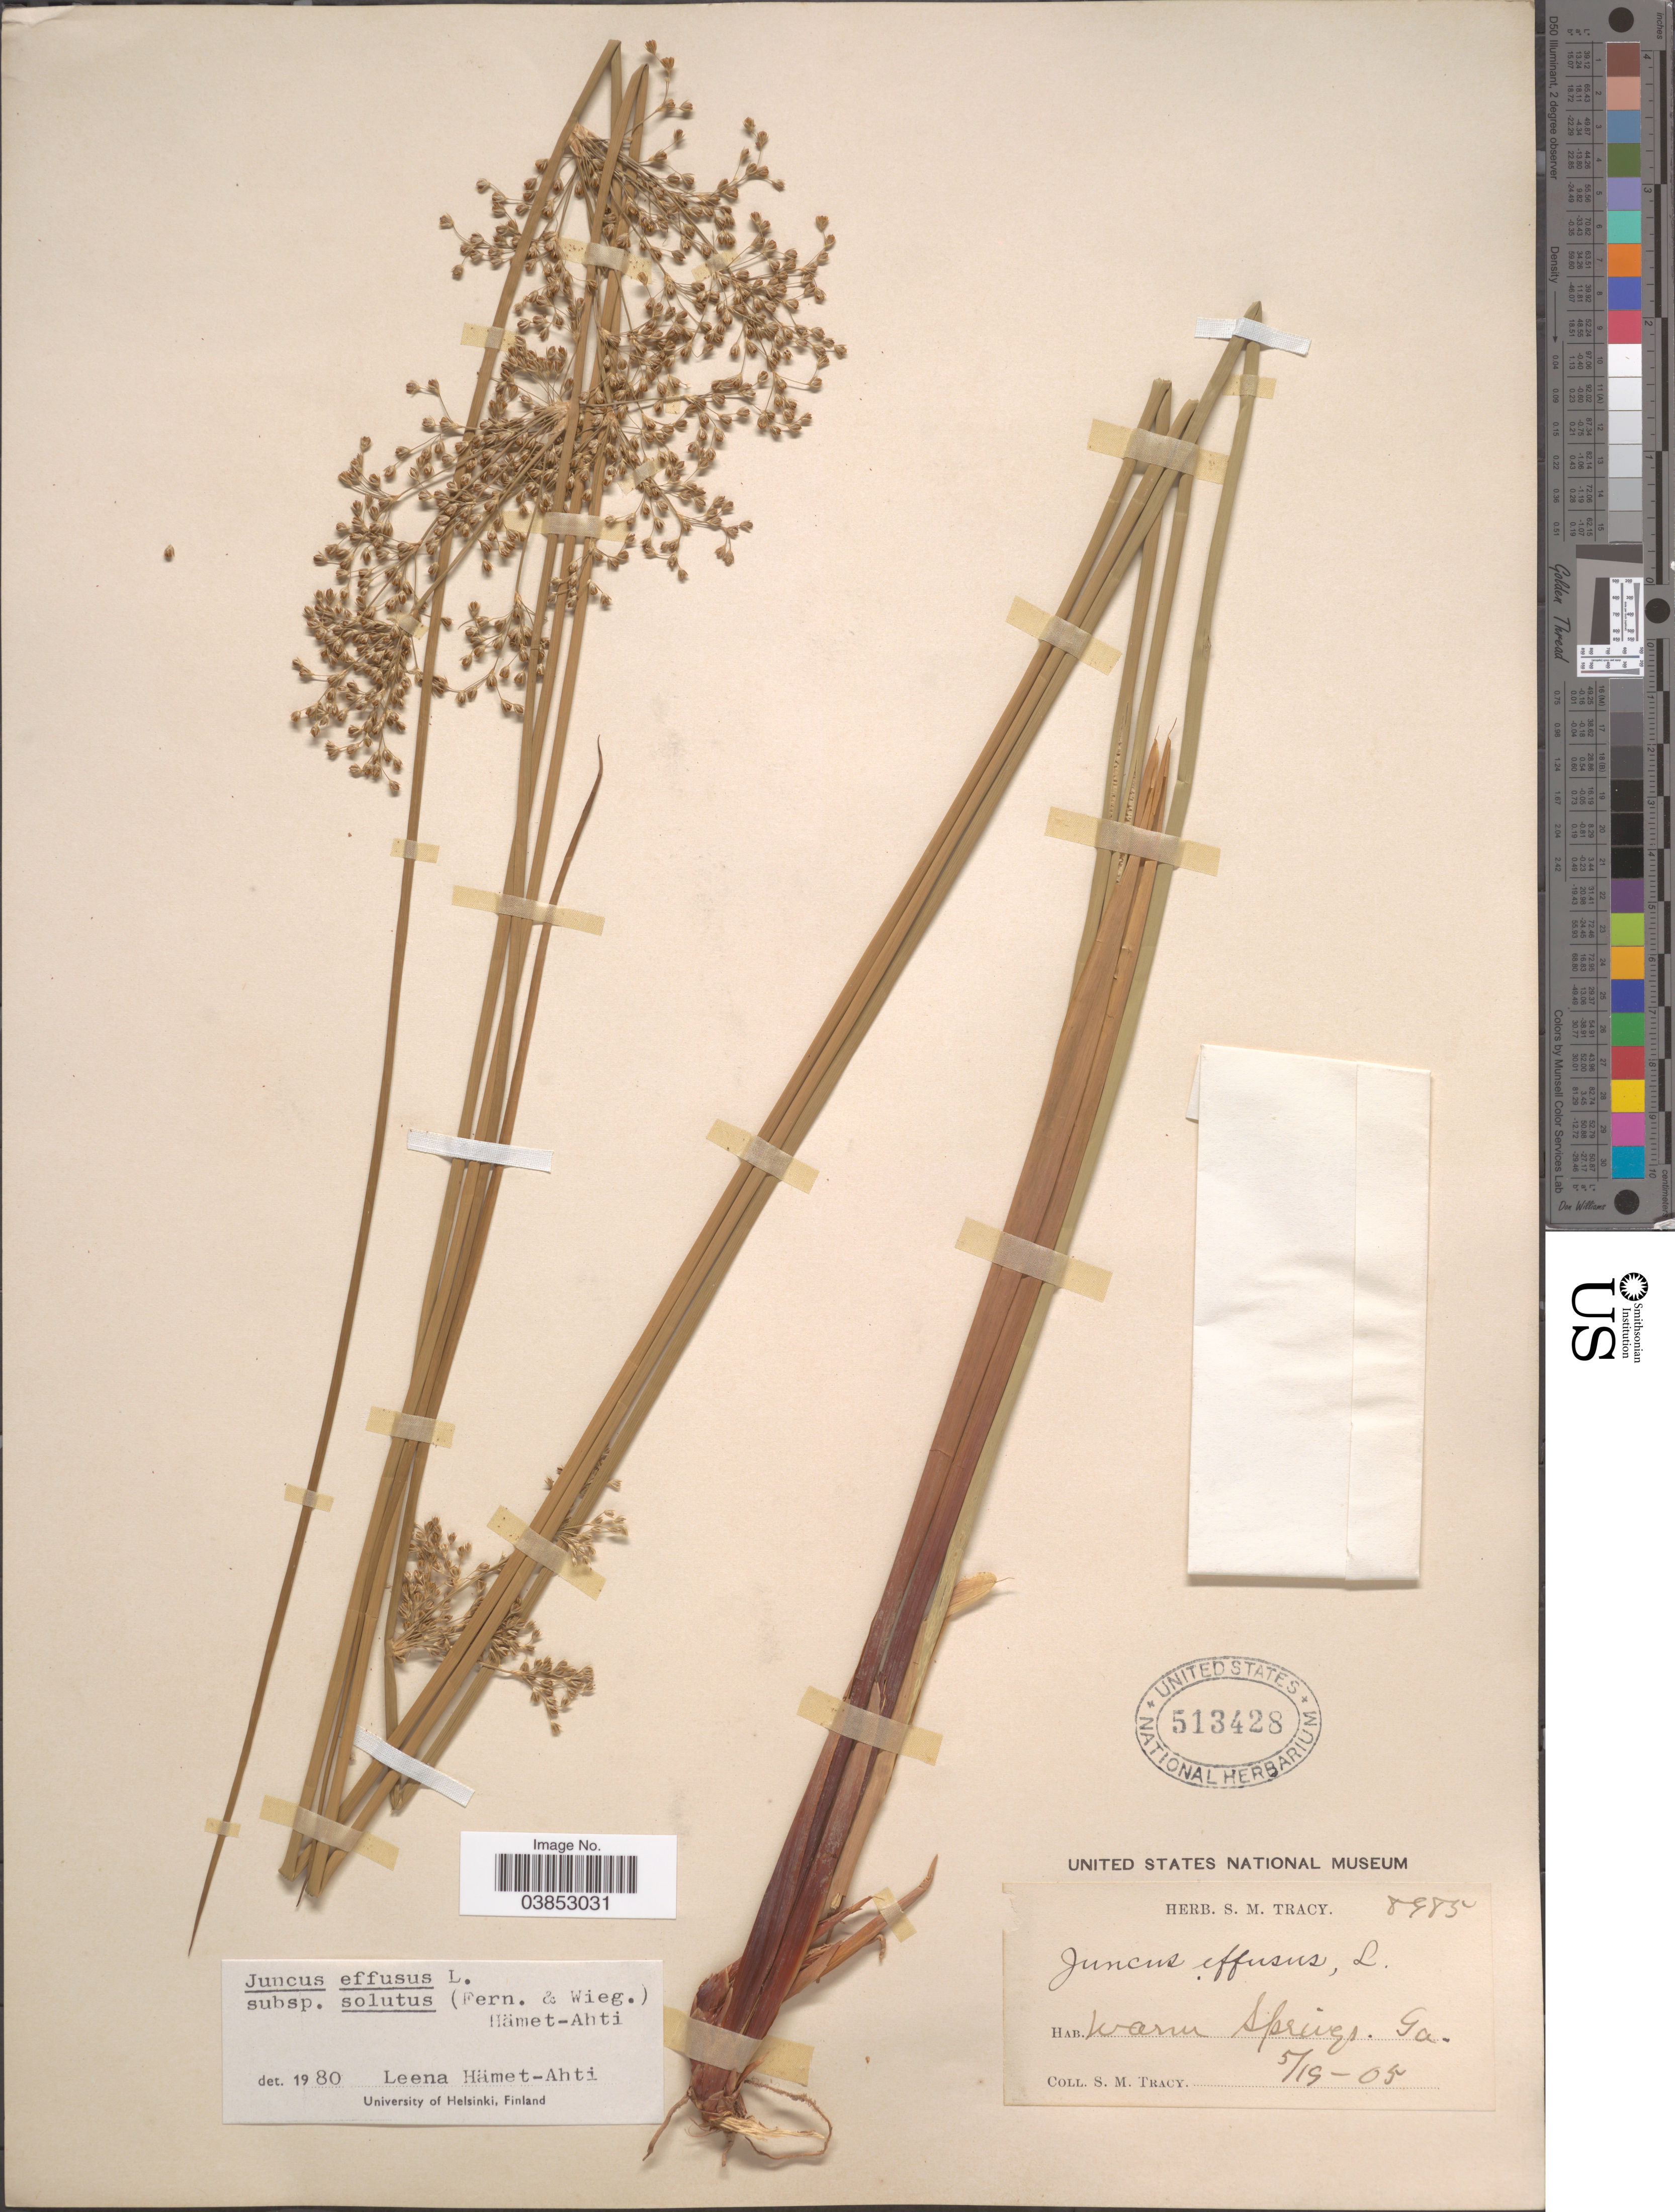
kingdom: Plantae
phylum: Tracheophyta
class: Liliopsida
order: Poales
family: Juncaceae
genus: Juncus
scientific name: Juncus effusus var. solutus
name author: Fernald & Wiegand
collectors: S. M. Tracy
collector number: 8985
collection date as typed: Transcribed d/m/y: 19/5/5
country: United States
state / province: Georgia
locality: Warm Springs.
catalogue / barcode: US 513428